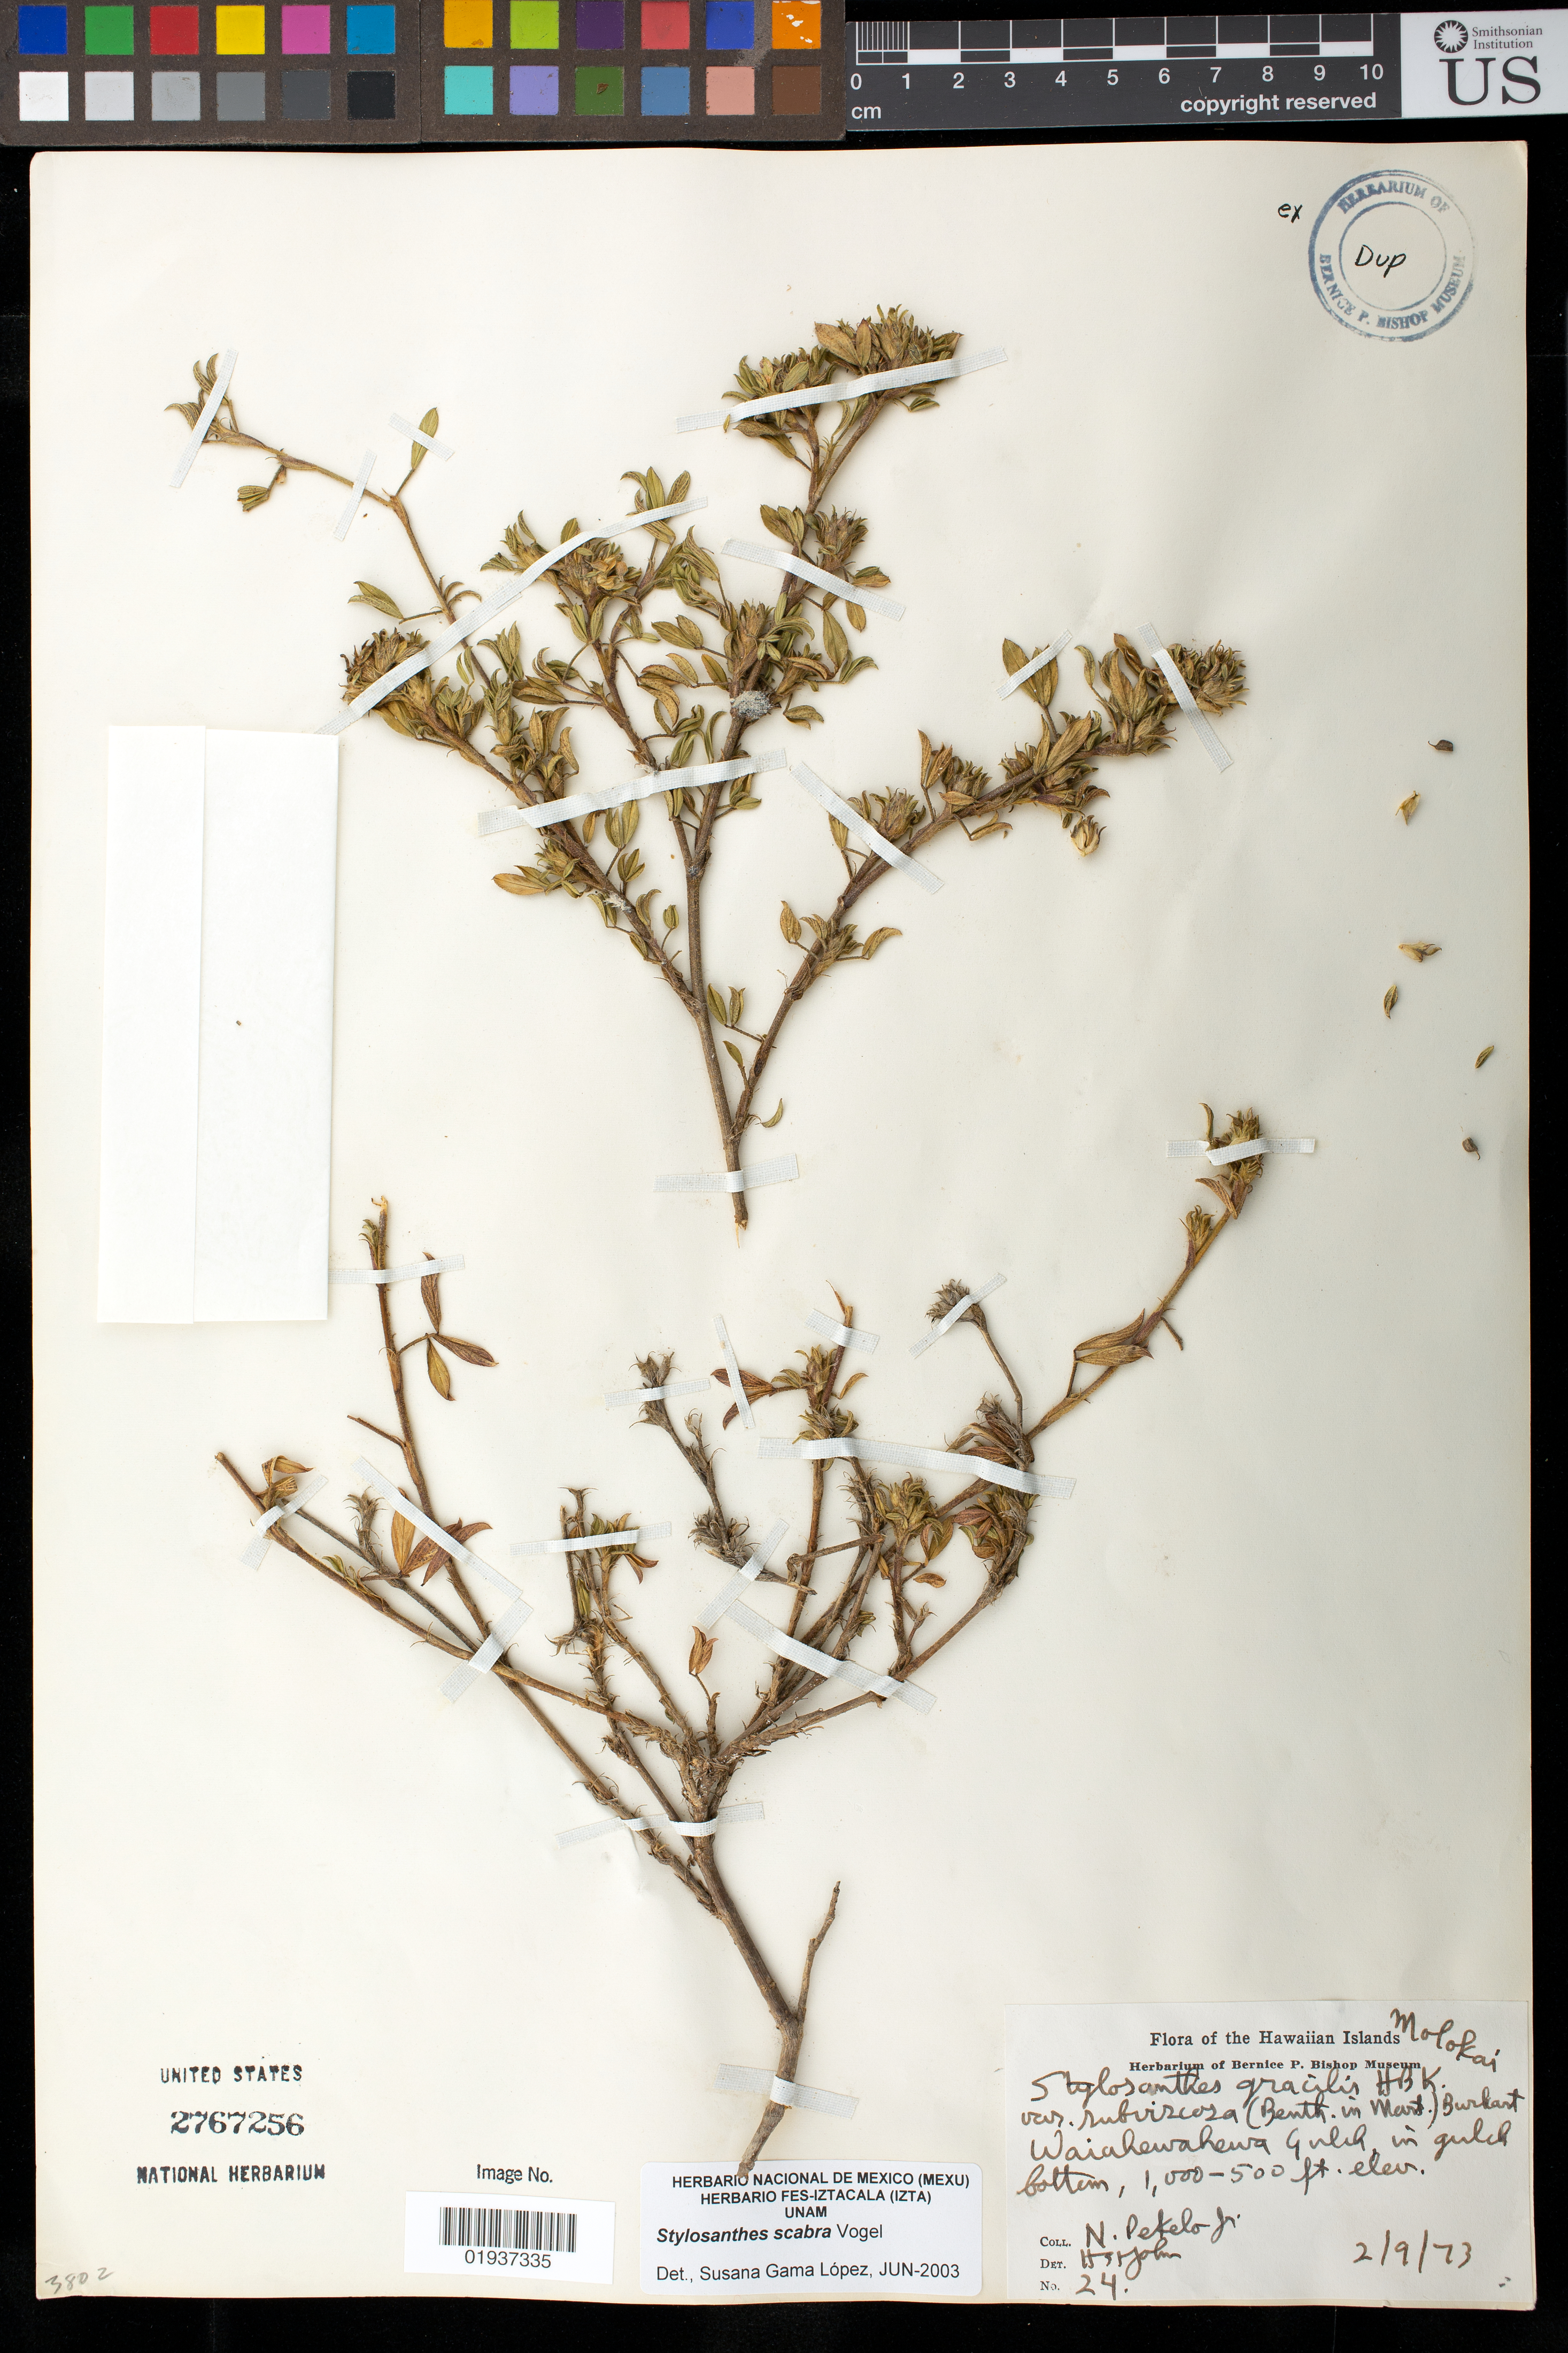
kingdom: Plantae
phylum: Tracheophyta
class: Magnoliopsida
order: Fabales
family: Fabaceae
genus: Stylosanthes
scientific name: Stylosanthes scabra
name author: Vogel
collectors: N. Pekelo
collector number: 24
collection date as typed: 2/9/73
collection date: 1973-09-02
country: United States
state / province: Hawaii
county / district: Maui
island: Moloka'i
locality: Waiahewahewa Gulch, in gulch bottom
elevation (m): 152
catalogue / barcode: US 2767256